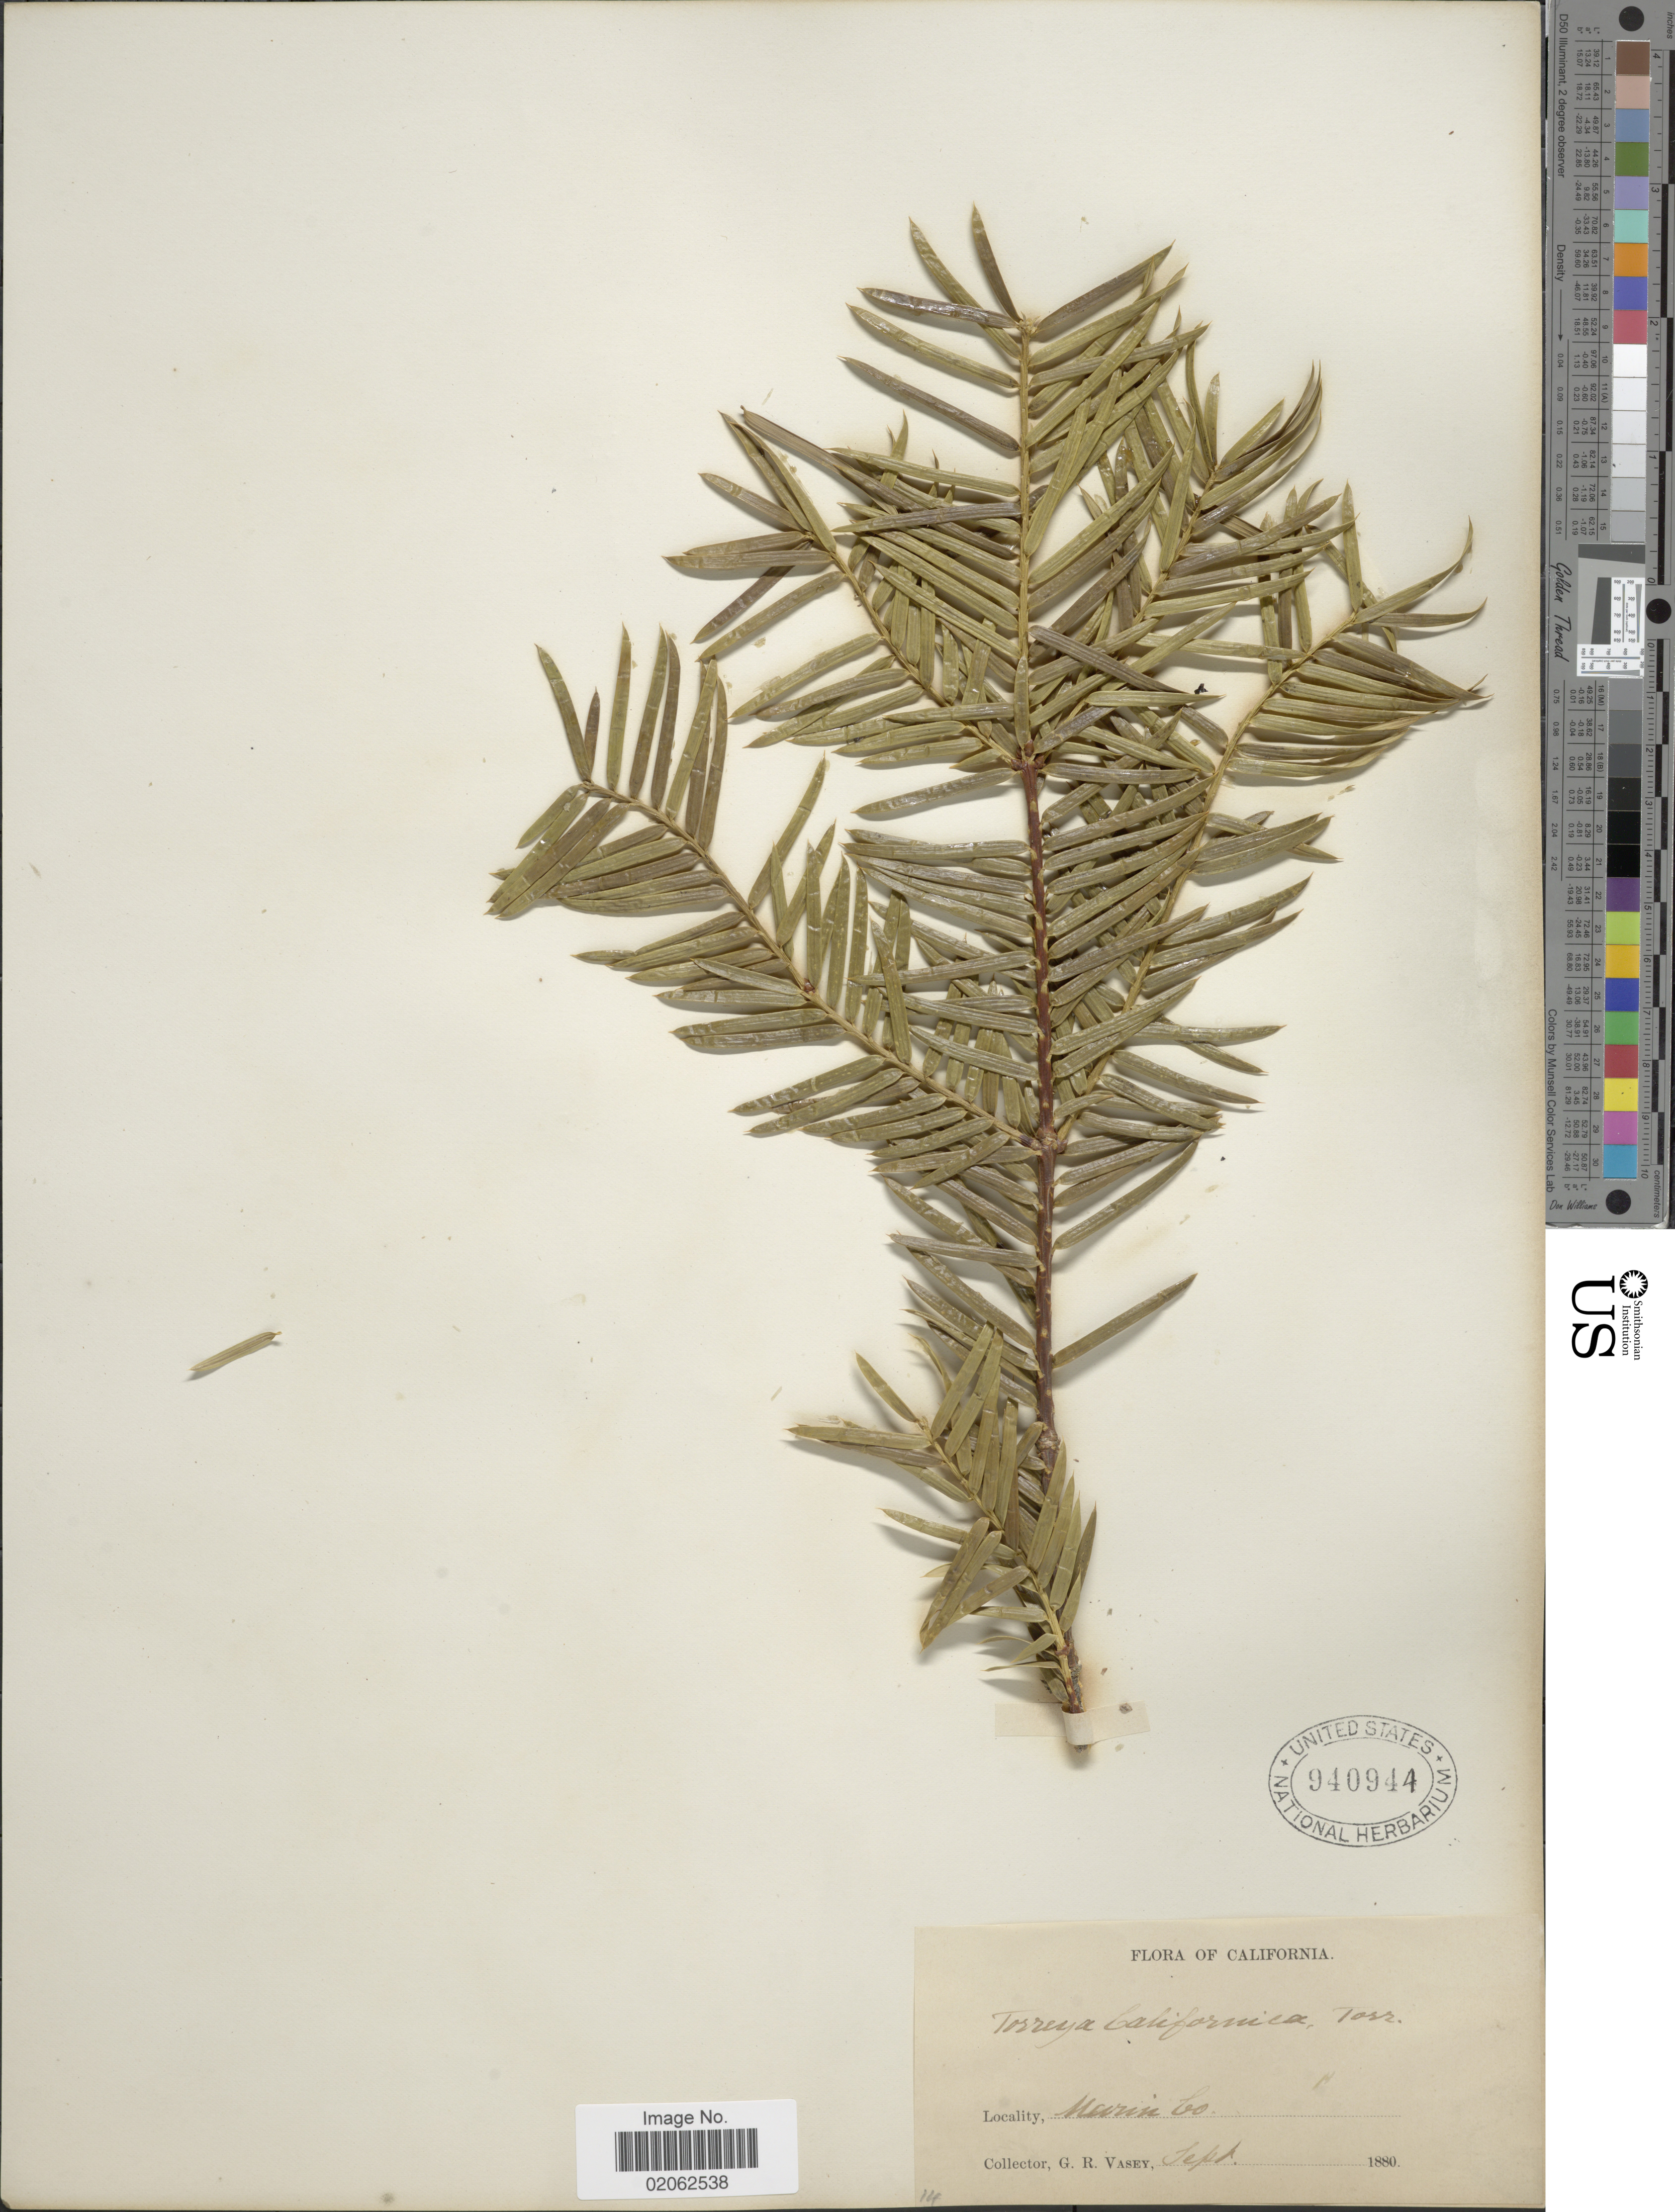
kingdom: Plantae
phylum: Tracheophyta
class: Pinopsida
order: Pinales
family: Taxaceae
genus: Torreya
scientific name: Torreya californica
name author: Torr.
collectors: G. R. Vasey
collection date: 1880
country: United States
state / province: California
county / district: Marin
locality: Marin Co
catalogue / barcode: US 940944